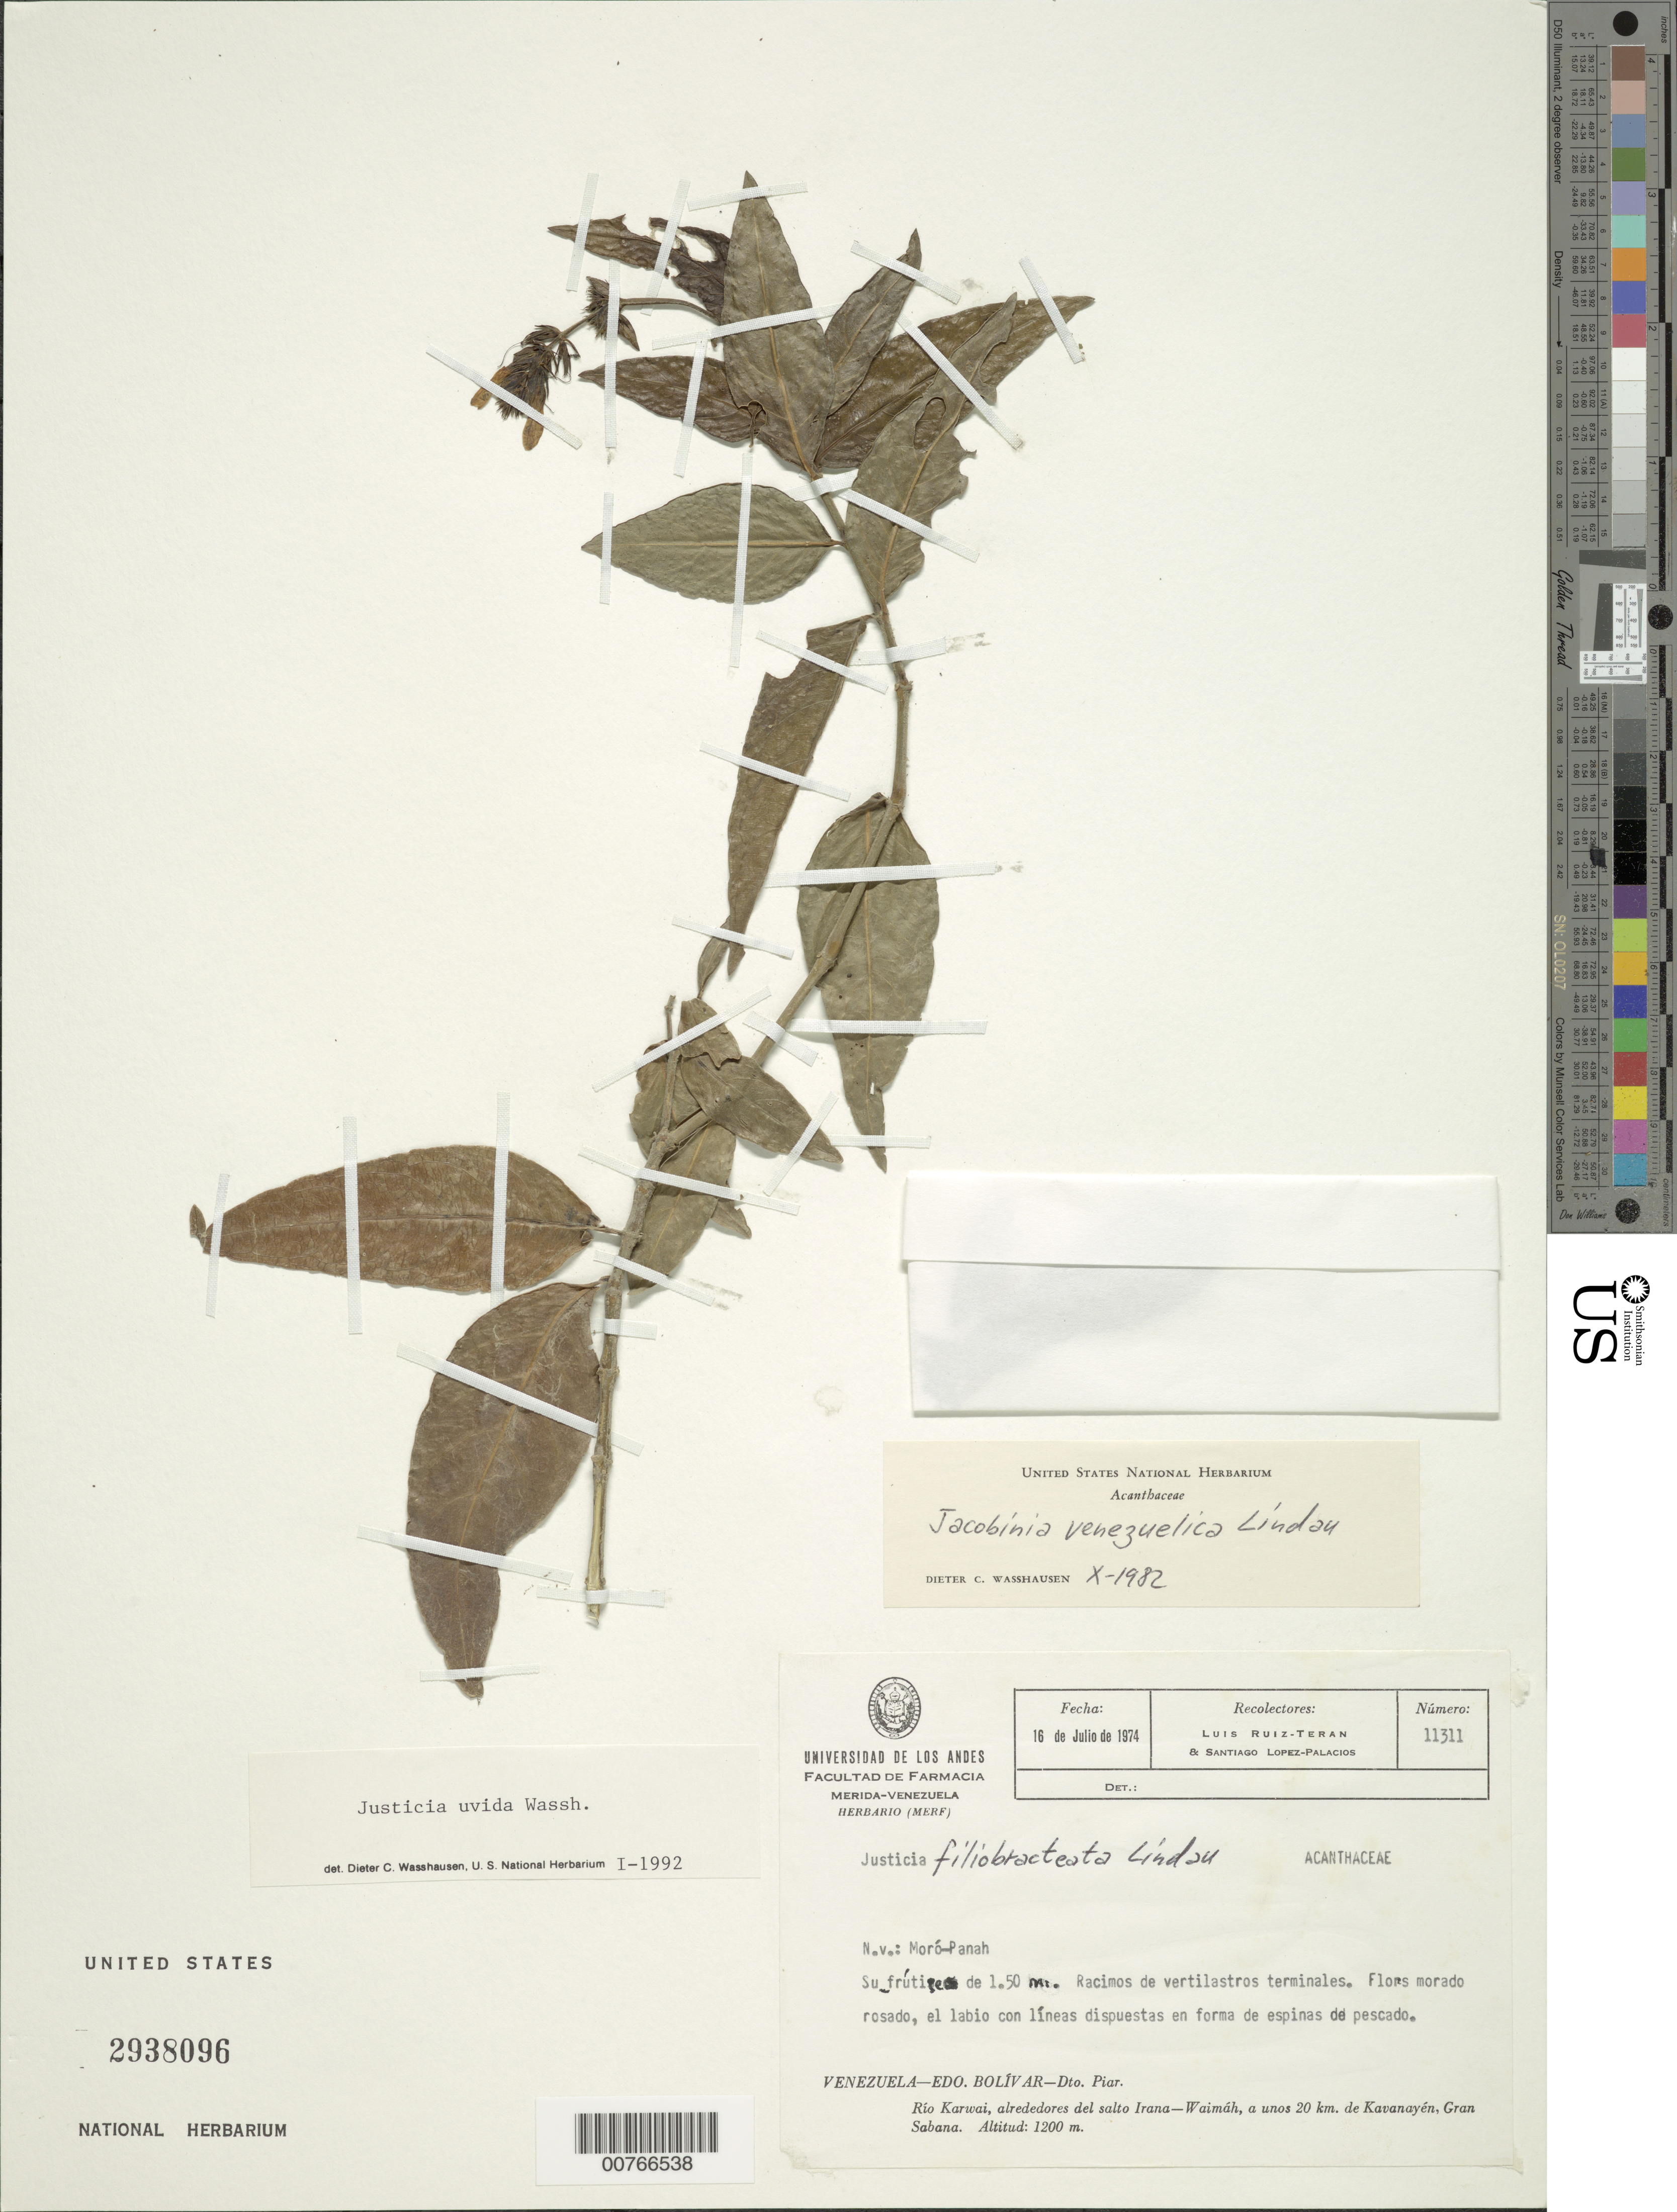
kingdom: Plantae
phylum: Tracheophyta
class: Magnoliopsida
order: Lamiales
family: Acanthaceae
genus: Justicia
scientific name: Justicia uvida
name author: Wassh.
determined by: Wasshausen, Dieter C., (BOT), Smithsonian Institution - National Museum of Natural History (UNITED STATES)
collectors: L. E. Ruíz-Terán & S. López-Palacios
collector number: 11311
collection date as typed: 16-Jul-74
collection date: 1974-07-16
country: Venezuela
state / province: Bolívar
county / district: Piar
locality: Río Karwai, Salto Irana-Waimáh, 20 km de Kavanayén, Gran Sabana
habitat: Sabana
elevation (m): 1200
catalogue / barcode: US 2938096